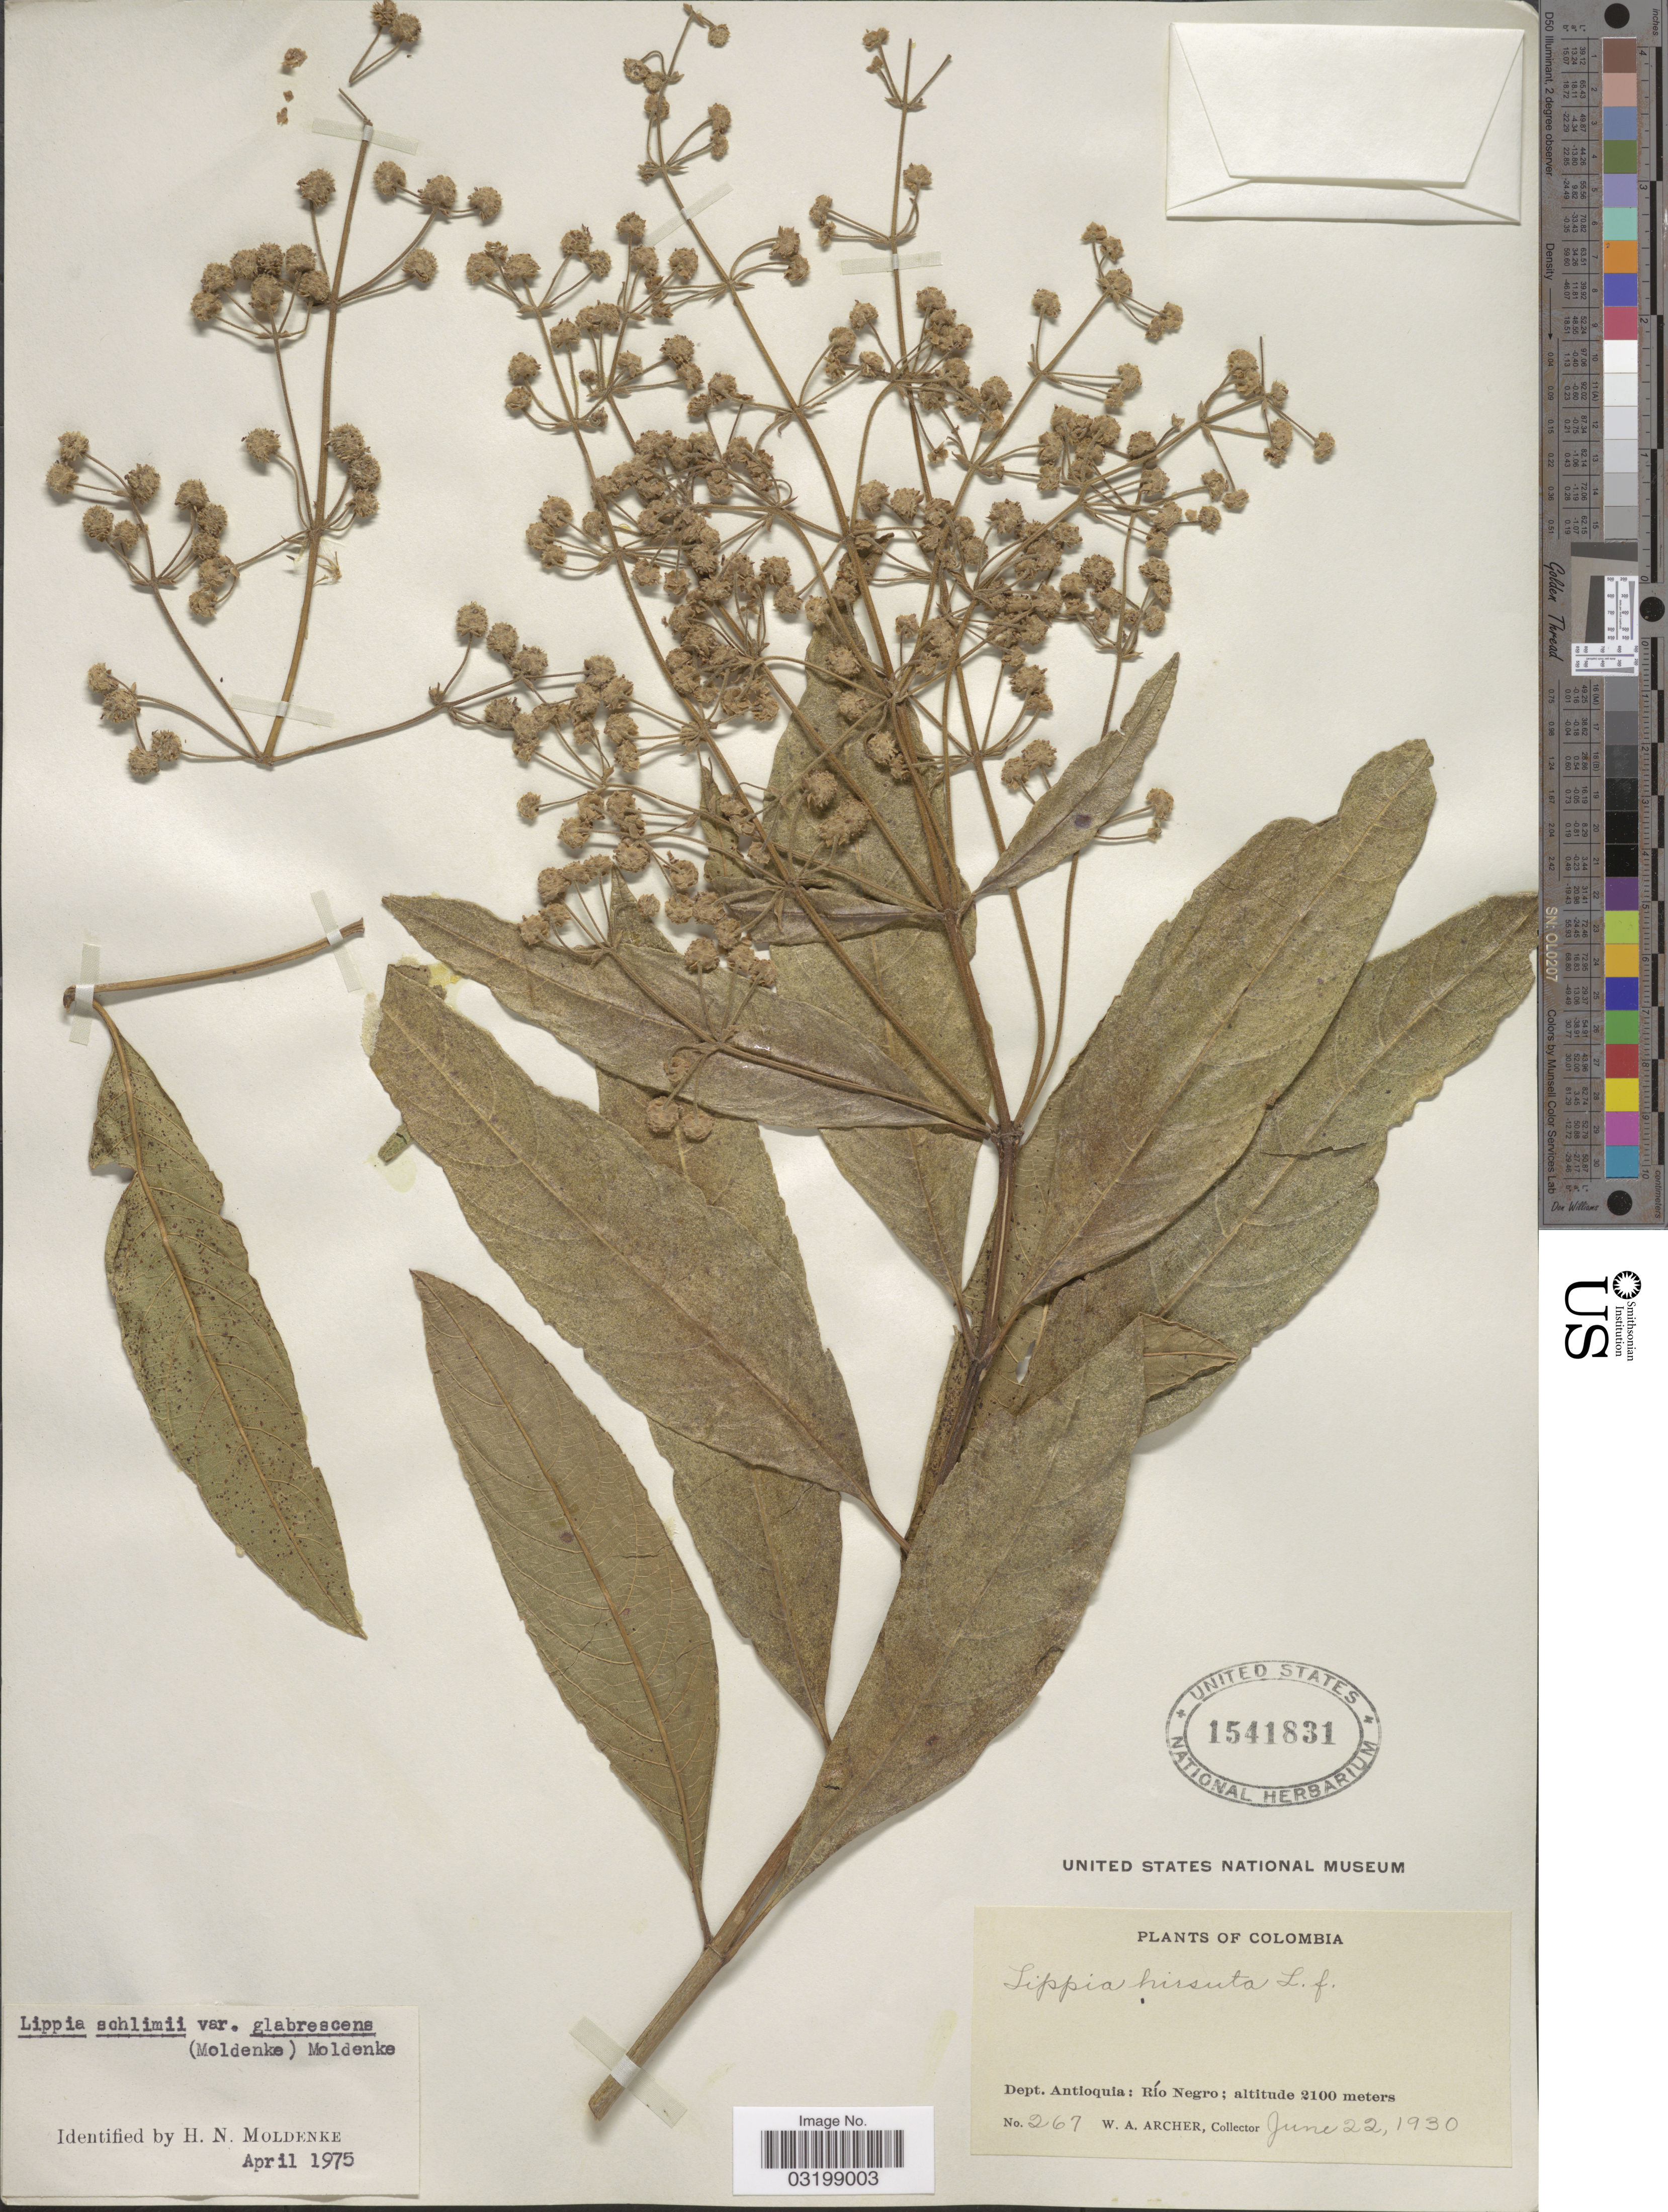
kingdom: Plantae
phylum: Tracheophyta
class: Magnoliopsida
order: Lamiales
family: Verbenaceae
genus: Lippia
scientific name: Lippia hirsuta var. glabrescens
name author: Moldenke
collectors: W. Archer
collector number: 267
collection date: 1930-06-22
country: Colombia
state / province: Antioquia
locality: Dept. Antioquia: Río Negro.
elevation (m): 2100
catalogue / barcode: US 1541831